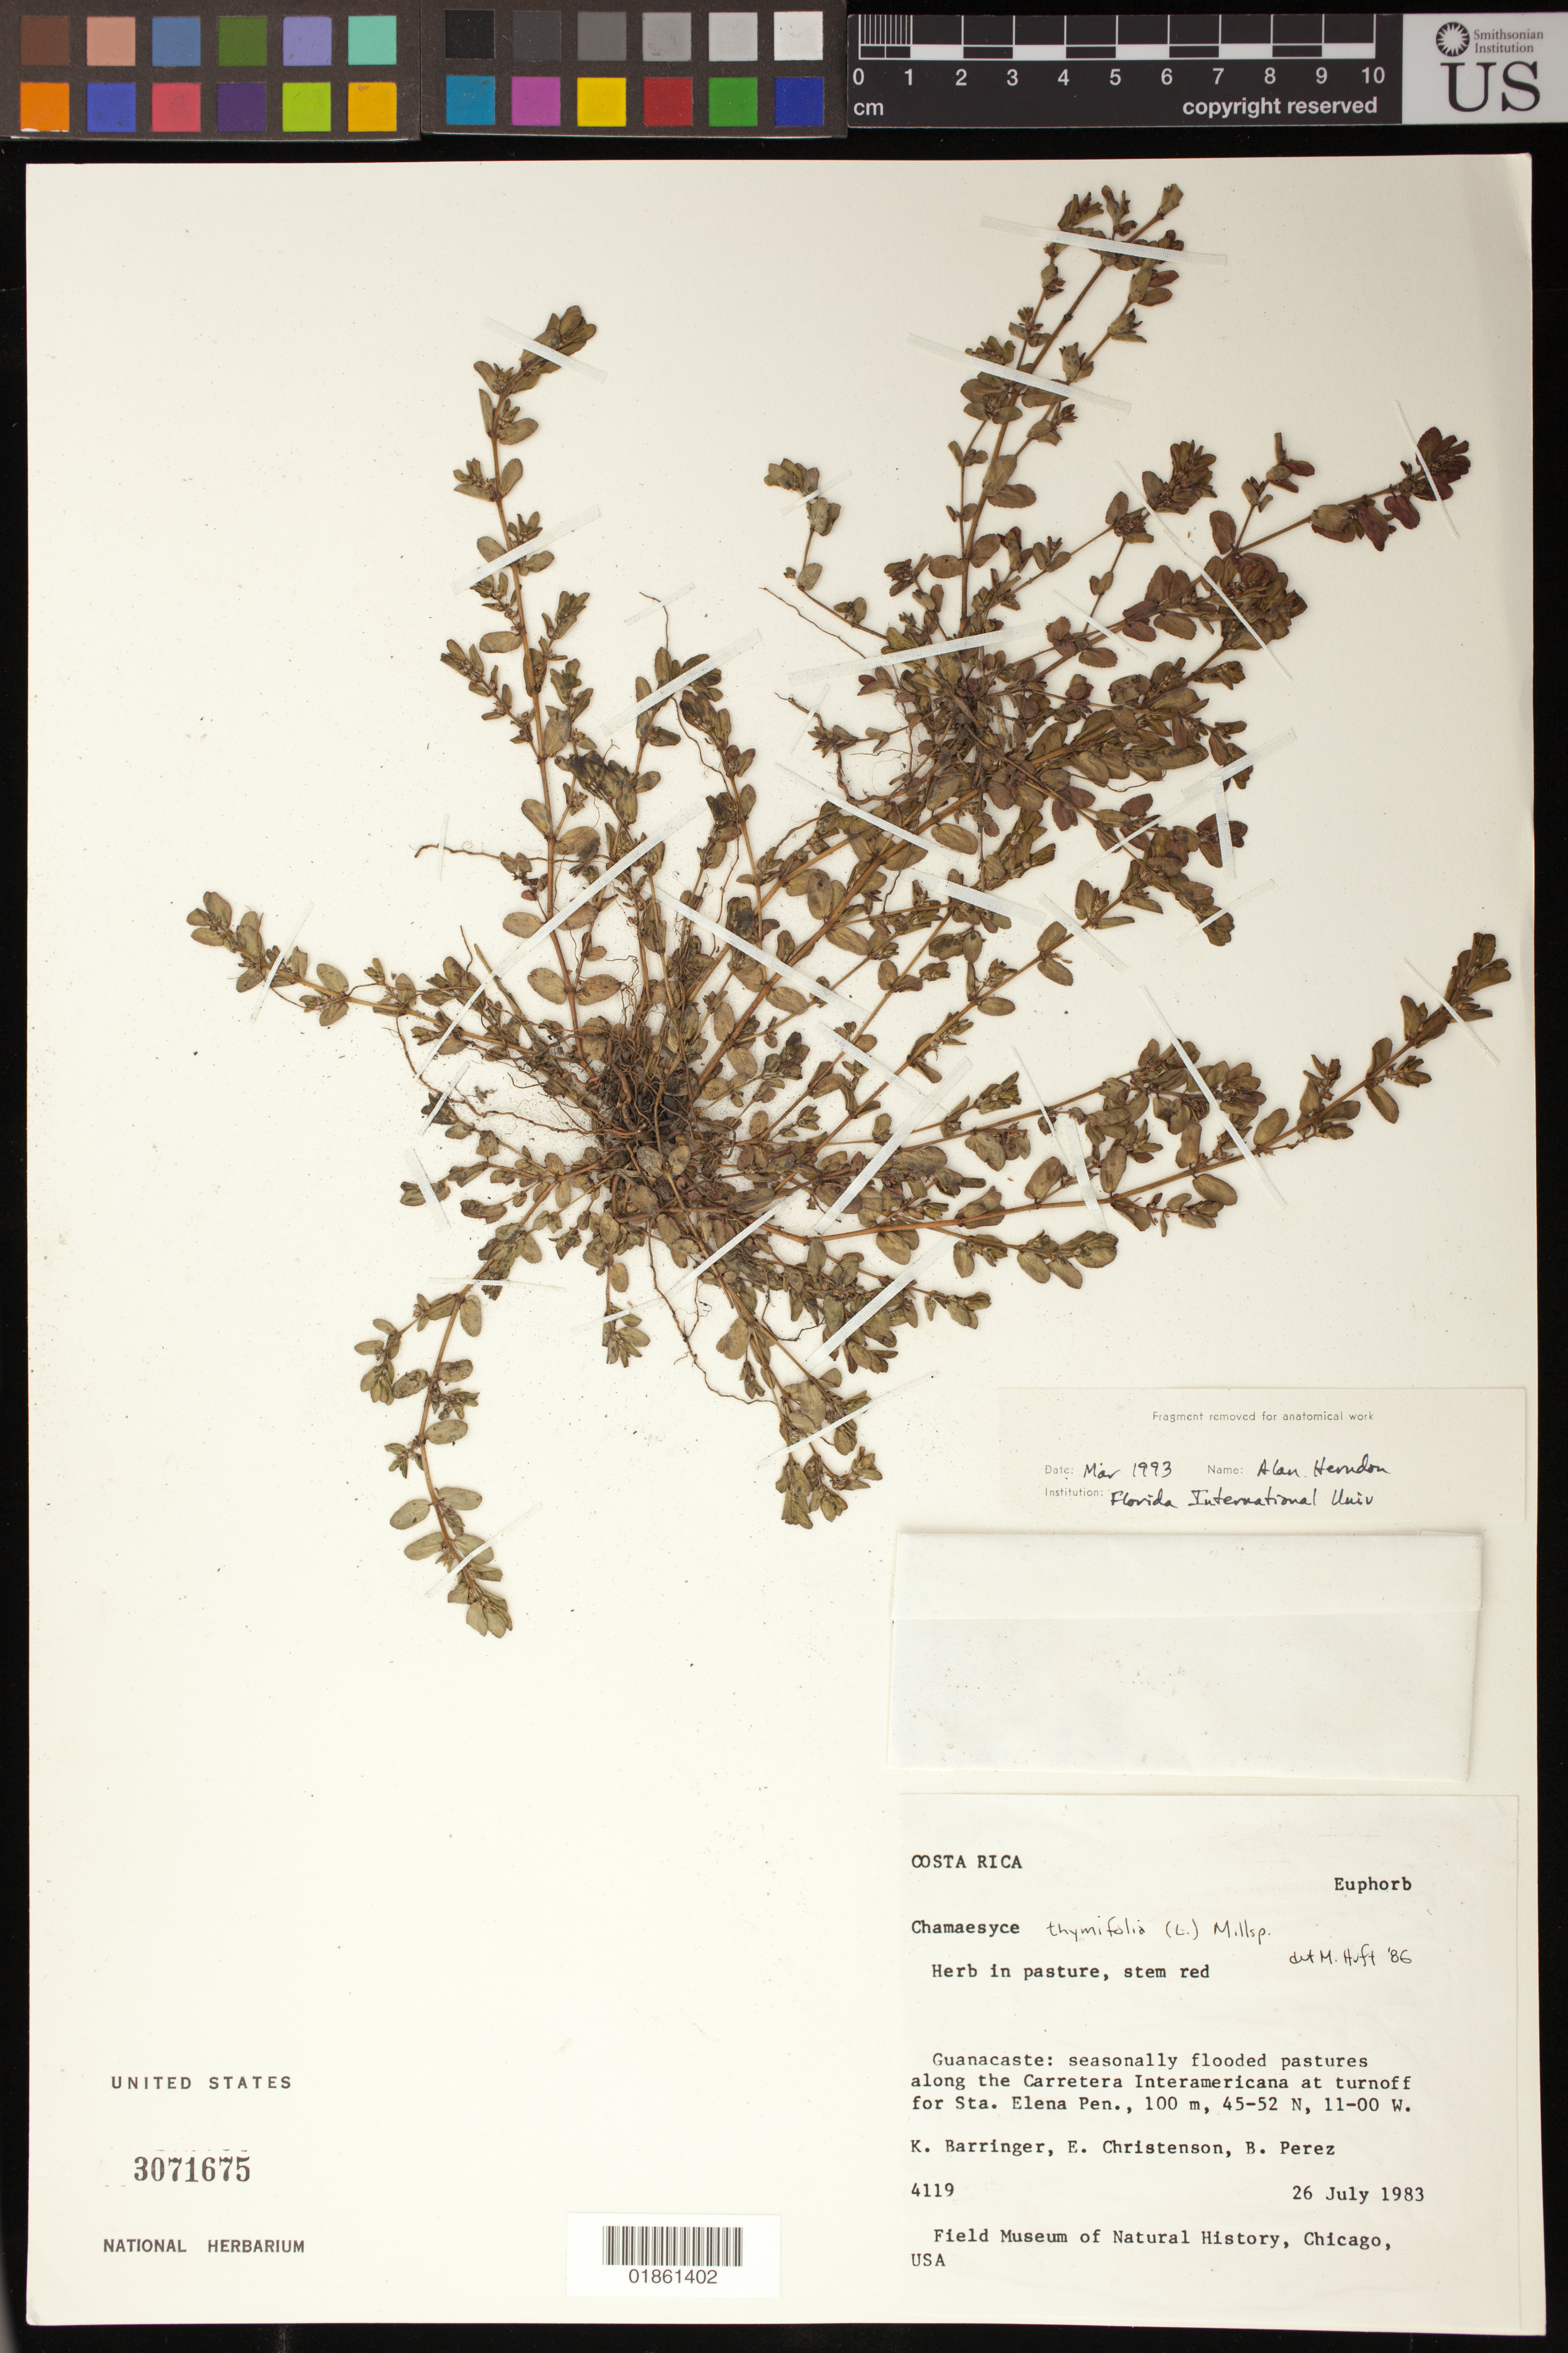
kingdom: Plantae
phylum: Tracheophyta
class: Magnoliopsida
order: Malpighiales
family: Euphorbiaceae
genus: Euphorbia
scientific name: Euphorbia thymifolia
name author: L.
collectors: K. Barringer, E. Christenson & B. Perez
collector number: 4119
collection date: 1983-07-26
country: Costa Rica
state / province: Guanacaste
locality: Seasonally flooded pastures along the Carretera Interamericana at turnoff for Sta. Elena Pen.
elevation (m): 100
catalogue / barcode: US 3071675